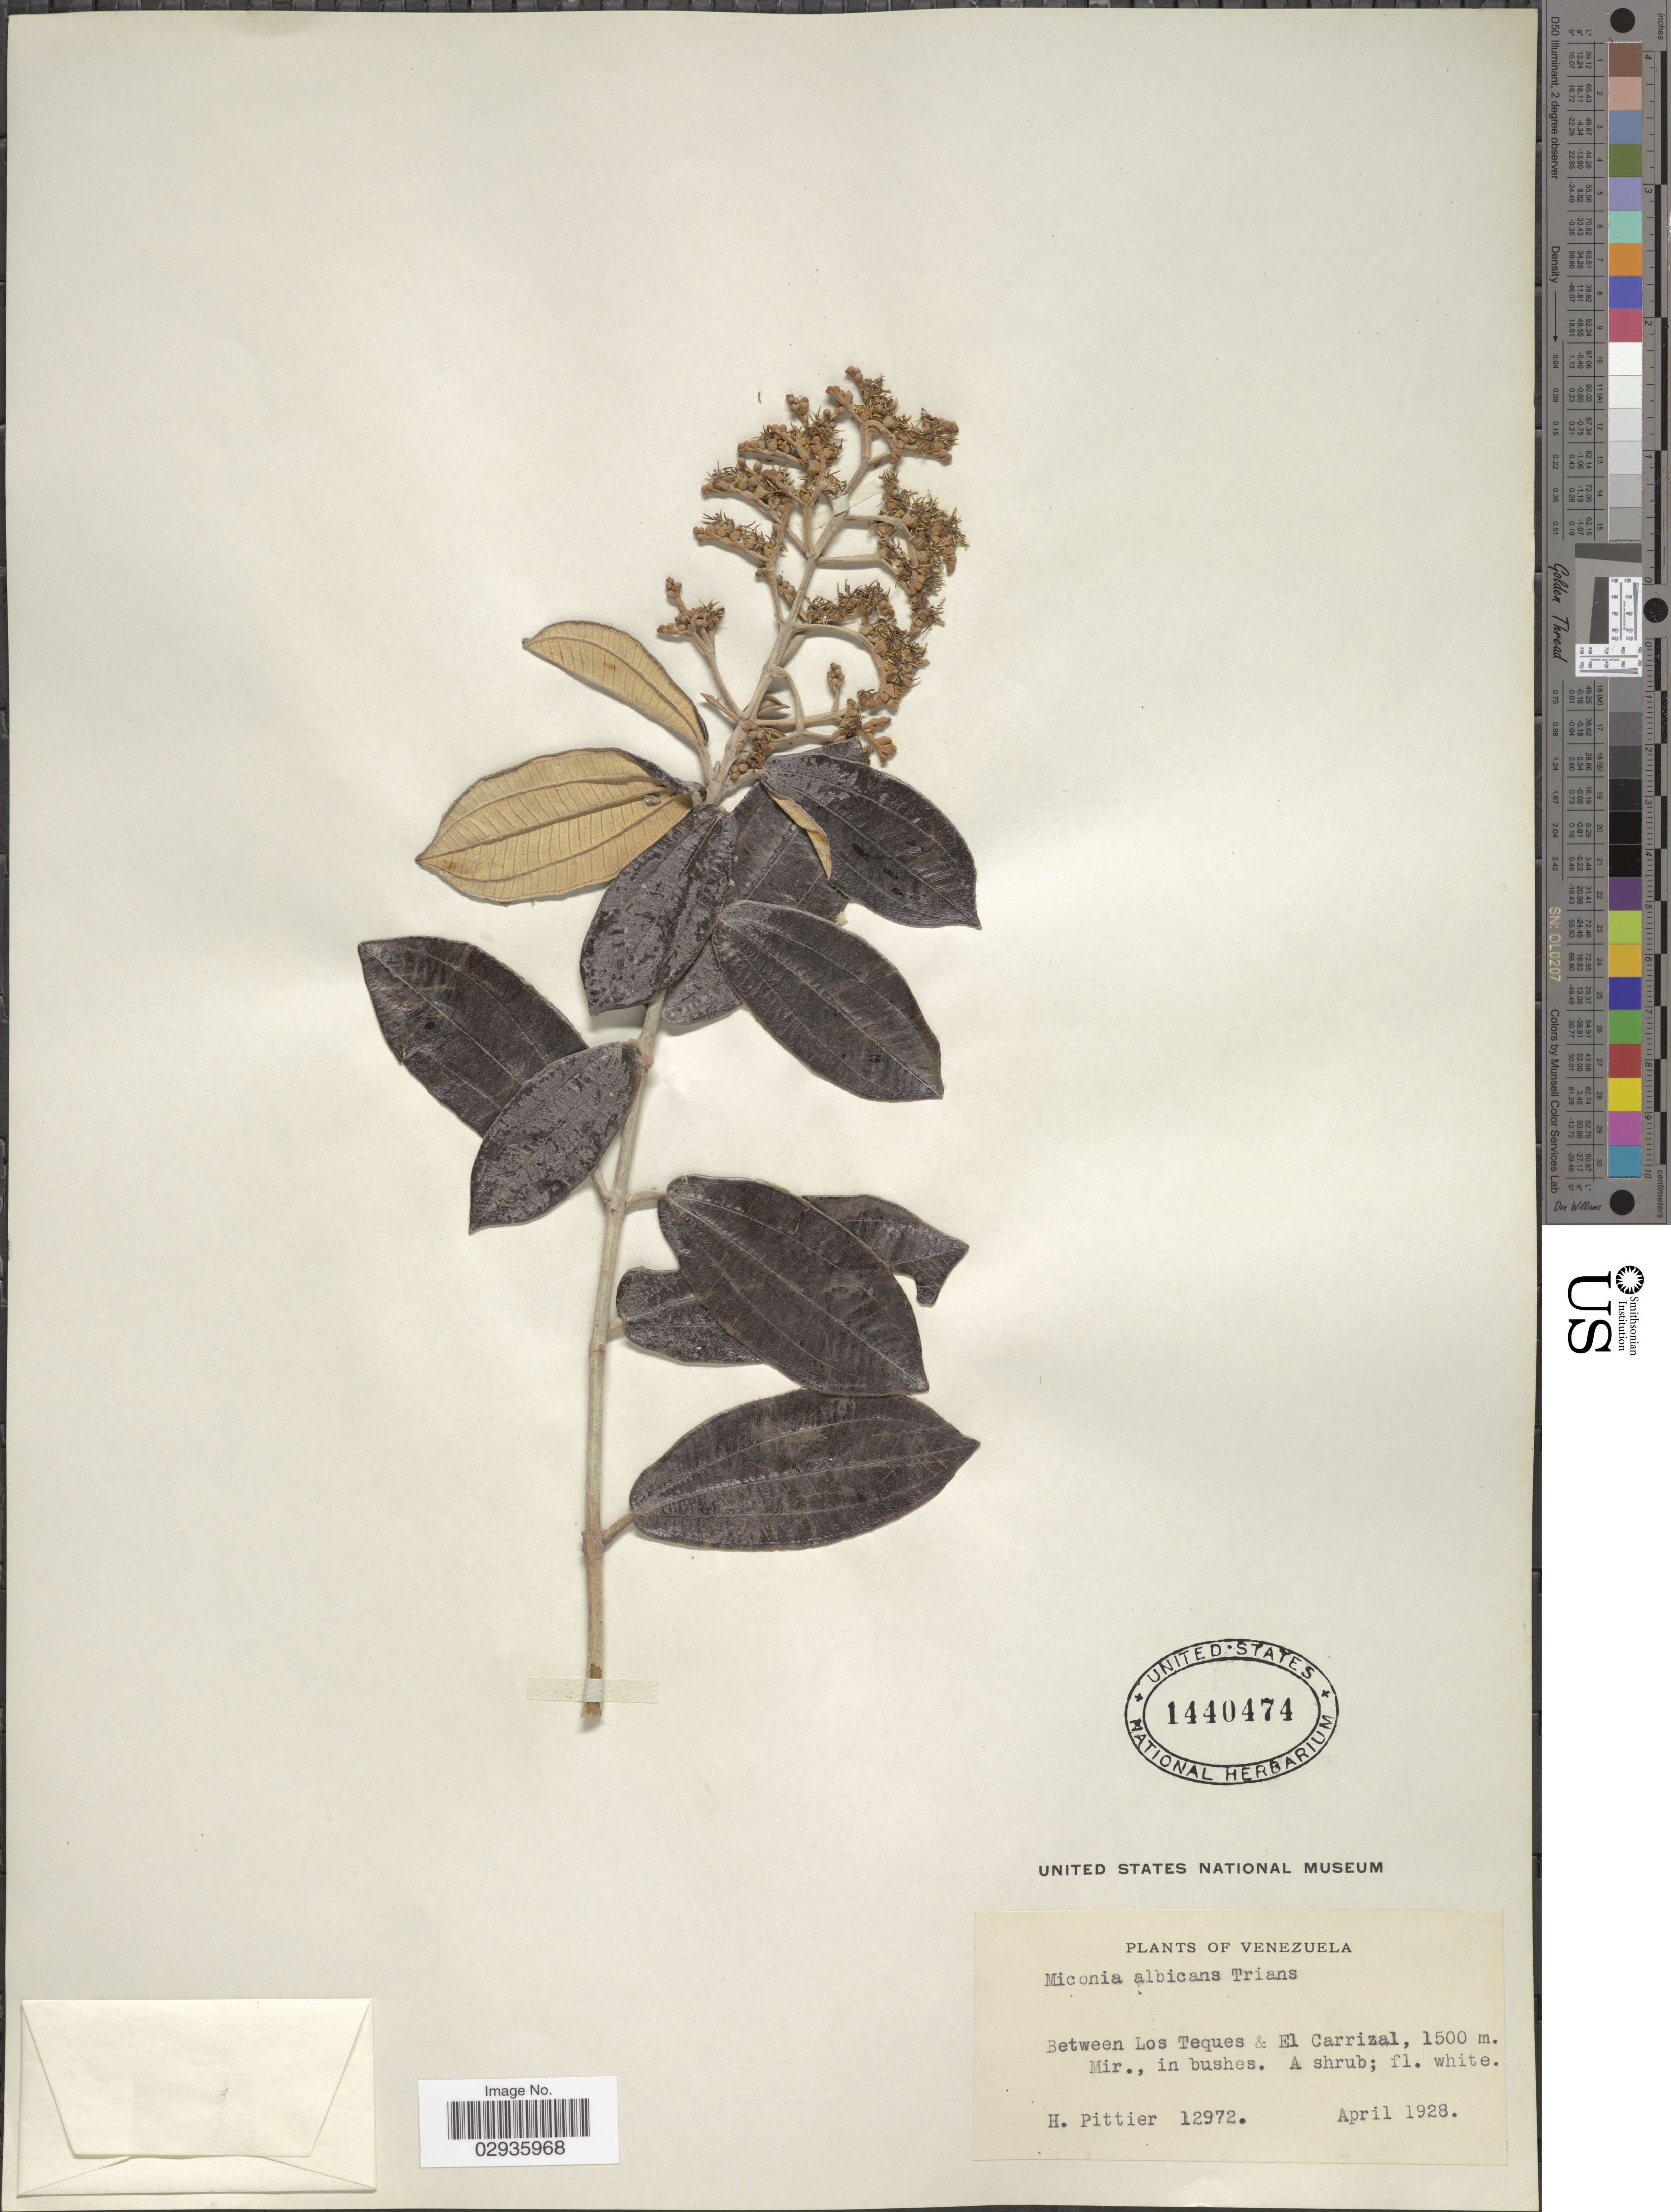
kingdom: Plantae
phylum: Tracheophyta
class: Magnoliopsida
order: Myrtales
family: Melastomataceae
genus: Miconia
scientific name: Miconia albicans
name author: (Sw.) Steud.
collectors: H. F. Pittier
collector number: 12972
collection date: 1928-04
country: Venezuela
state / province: Miranda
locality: Between Los Teques & El Carrizal.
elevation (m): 1500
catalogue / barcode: US 1440474